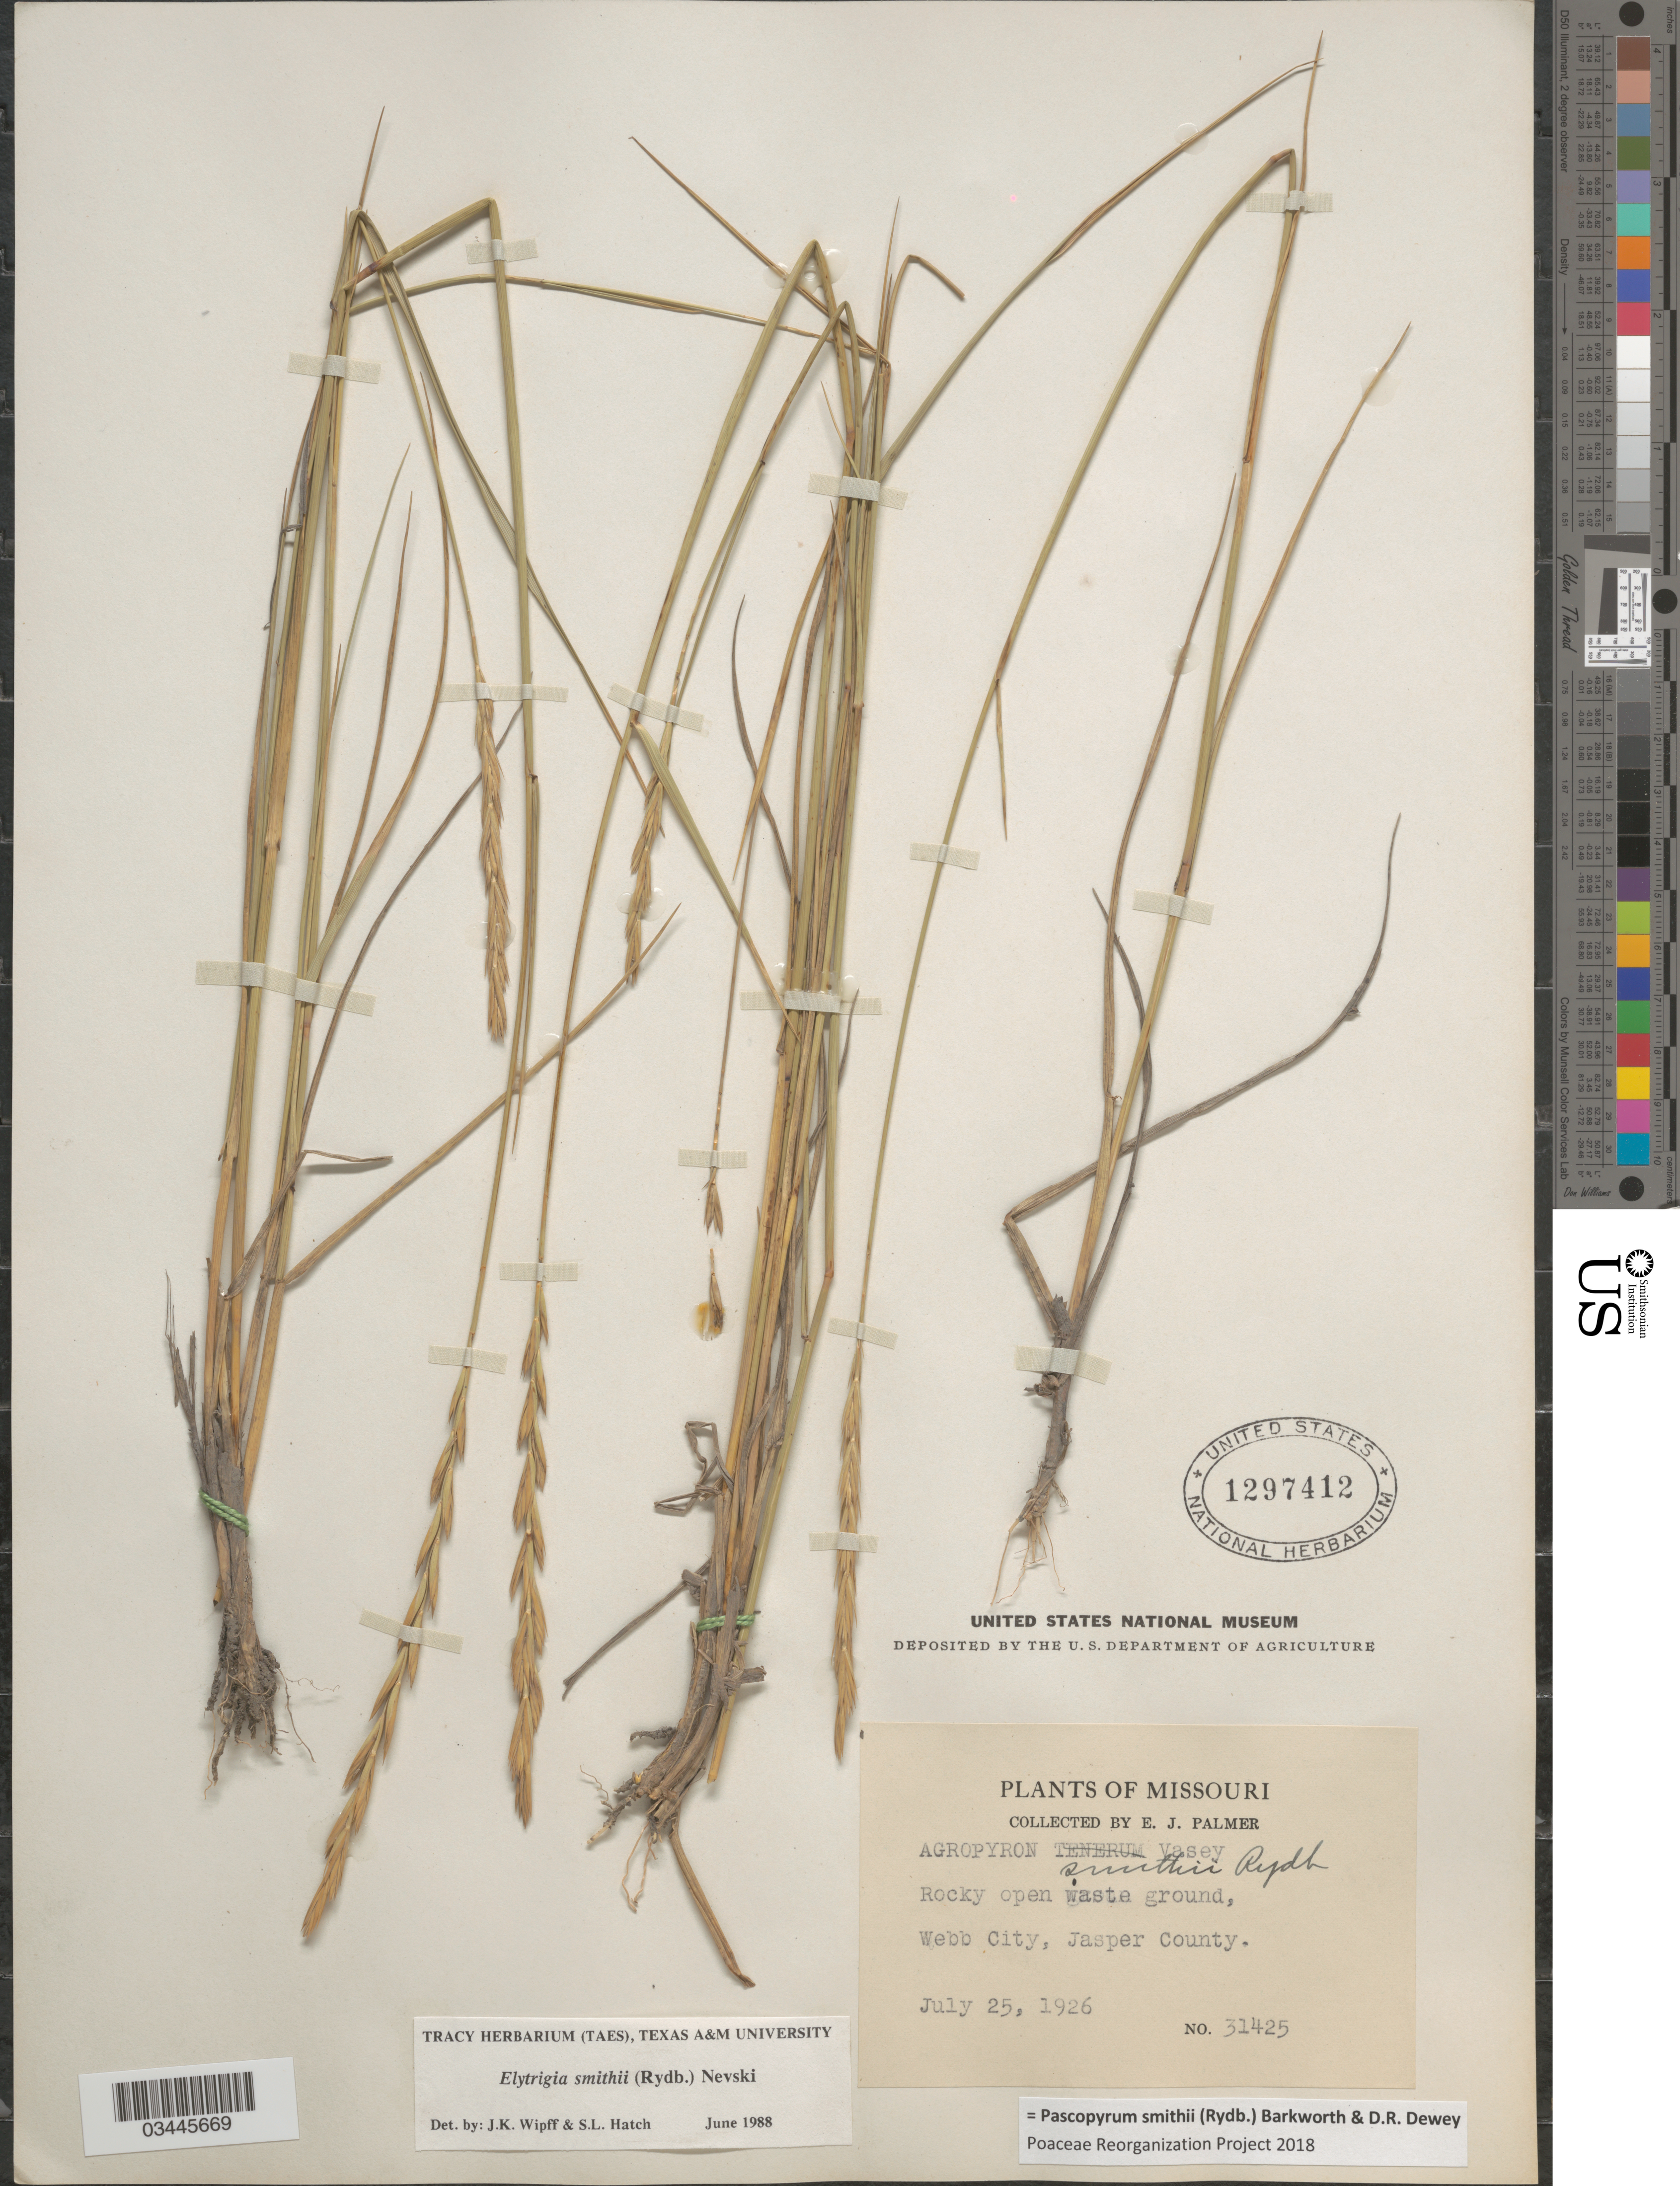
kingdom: Plantae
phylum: Tracheophyta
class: Liliopsida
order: Poales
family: Poaceae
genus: Pascopyrum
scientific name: Pascopyrum smithii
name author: (Rydb.) Barkworth & Dewey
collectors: E. J. Palmer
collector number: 31425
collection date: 1926-07-25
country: United States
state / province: Missouri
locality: Rocky open waste ground, Webb City, Jasper County.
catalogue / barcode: US 1297412